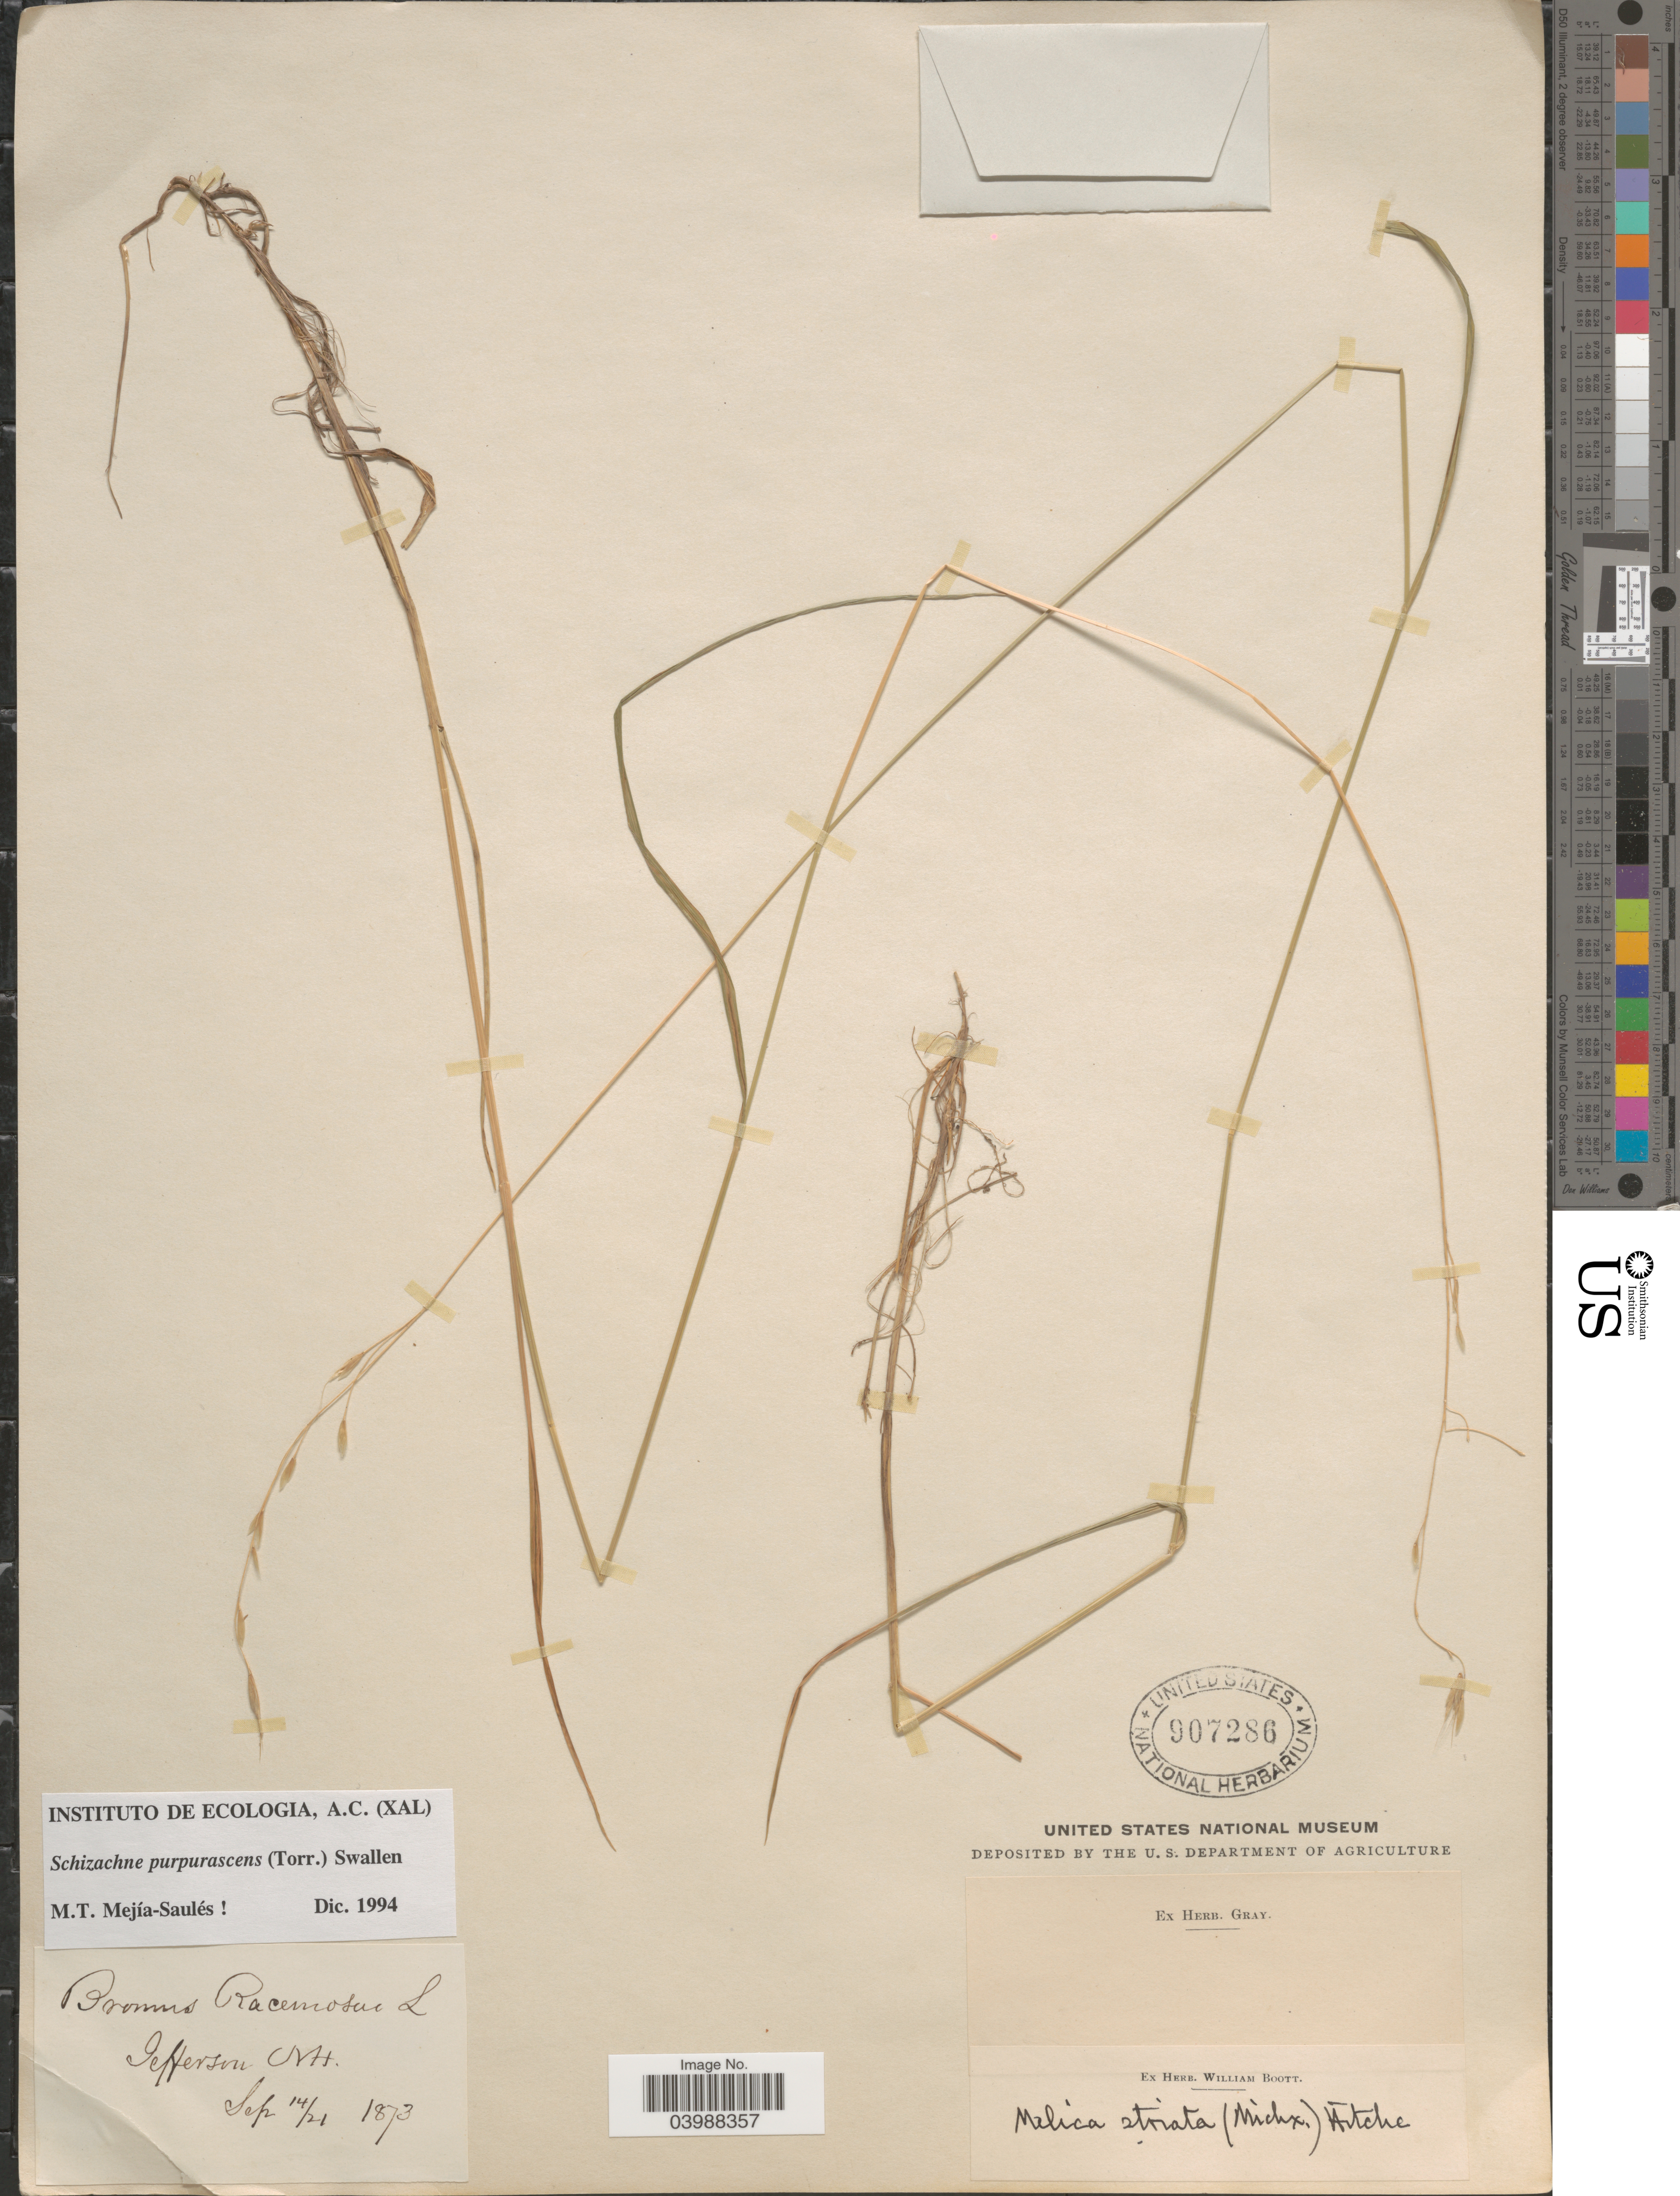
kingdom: Plantae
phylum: Tracheophyta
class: Liliopsida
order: Poales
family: Poaceae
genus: Schizachne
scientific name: Schizachne purpurascens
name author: (Torr.) Swallen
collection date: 1873-09-14/1873-09-21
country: United States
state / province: New Hampshire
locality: Jefferson.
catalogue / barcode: US 907286